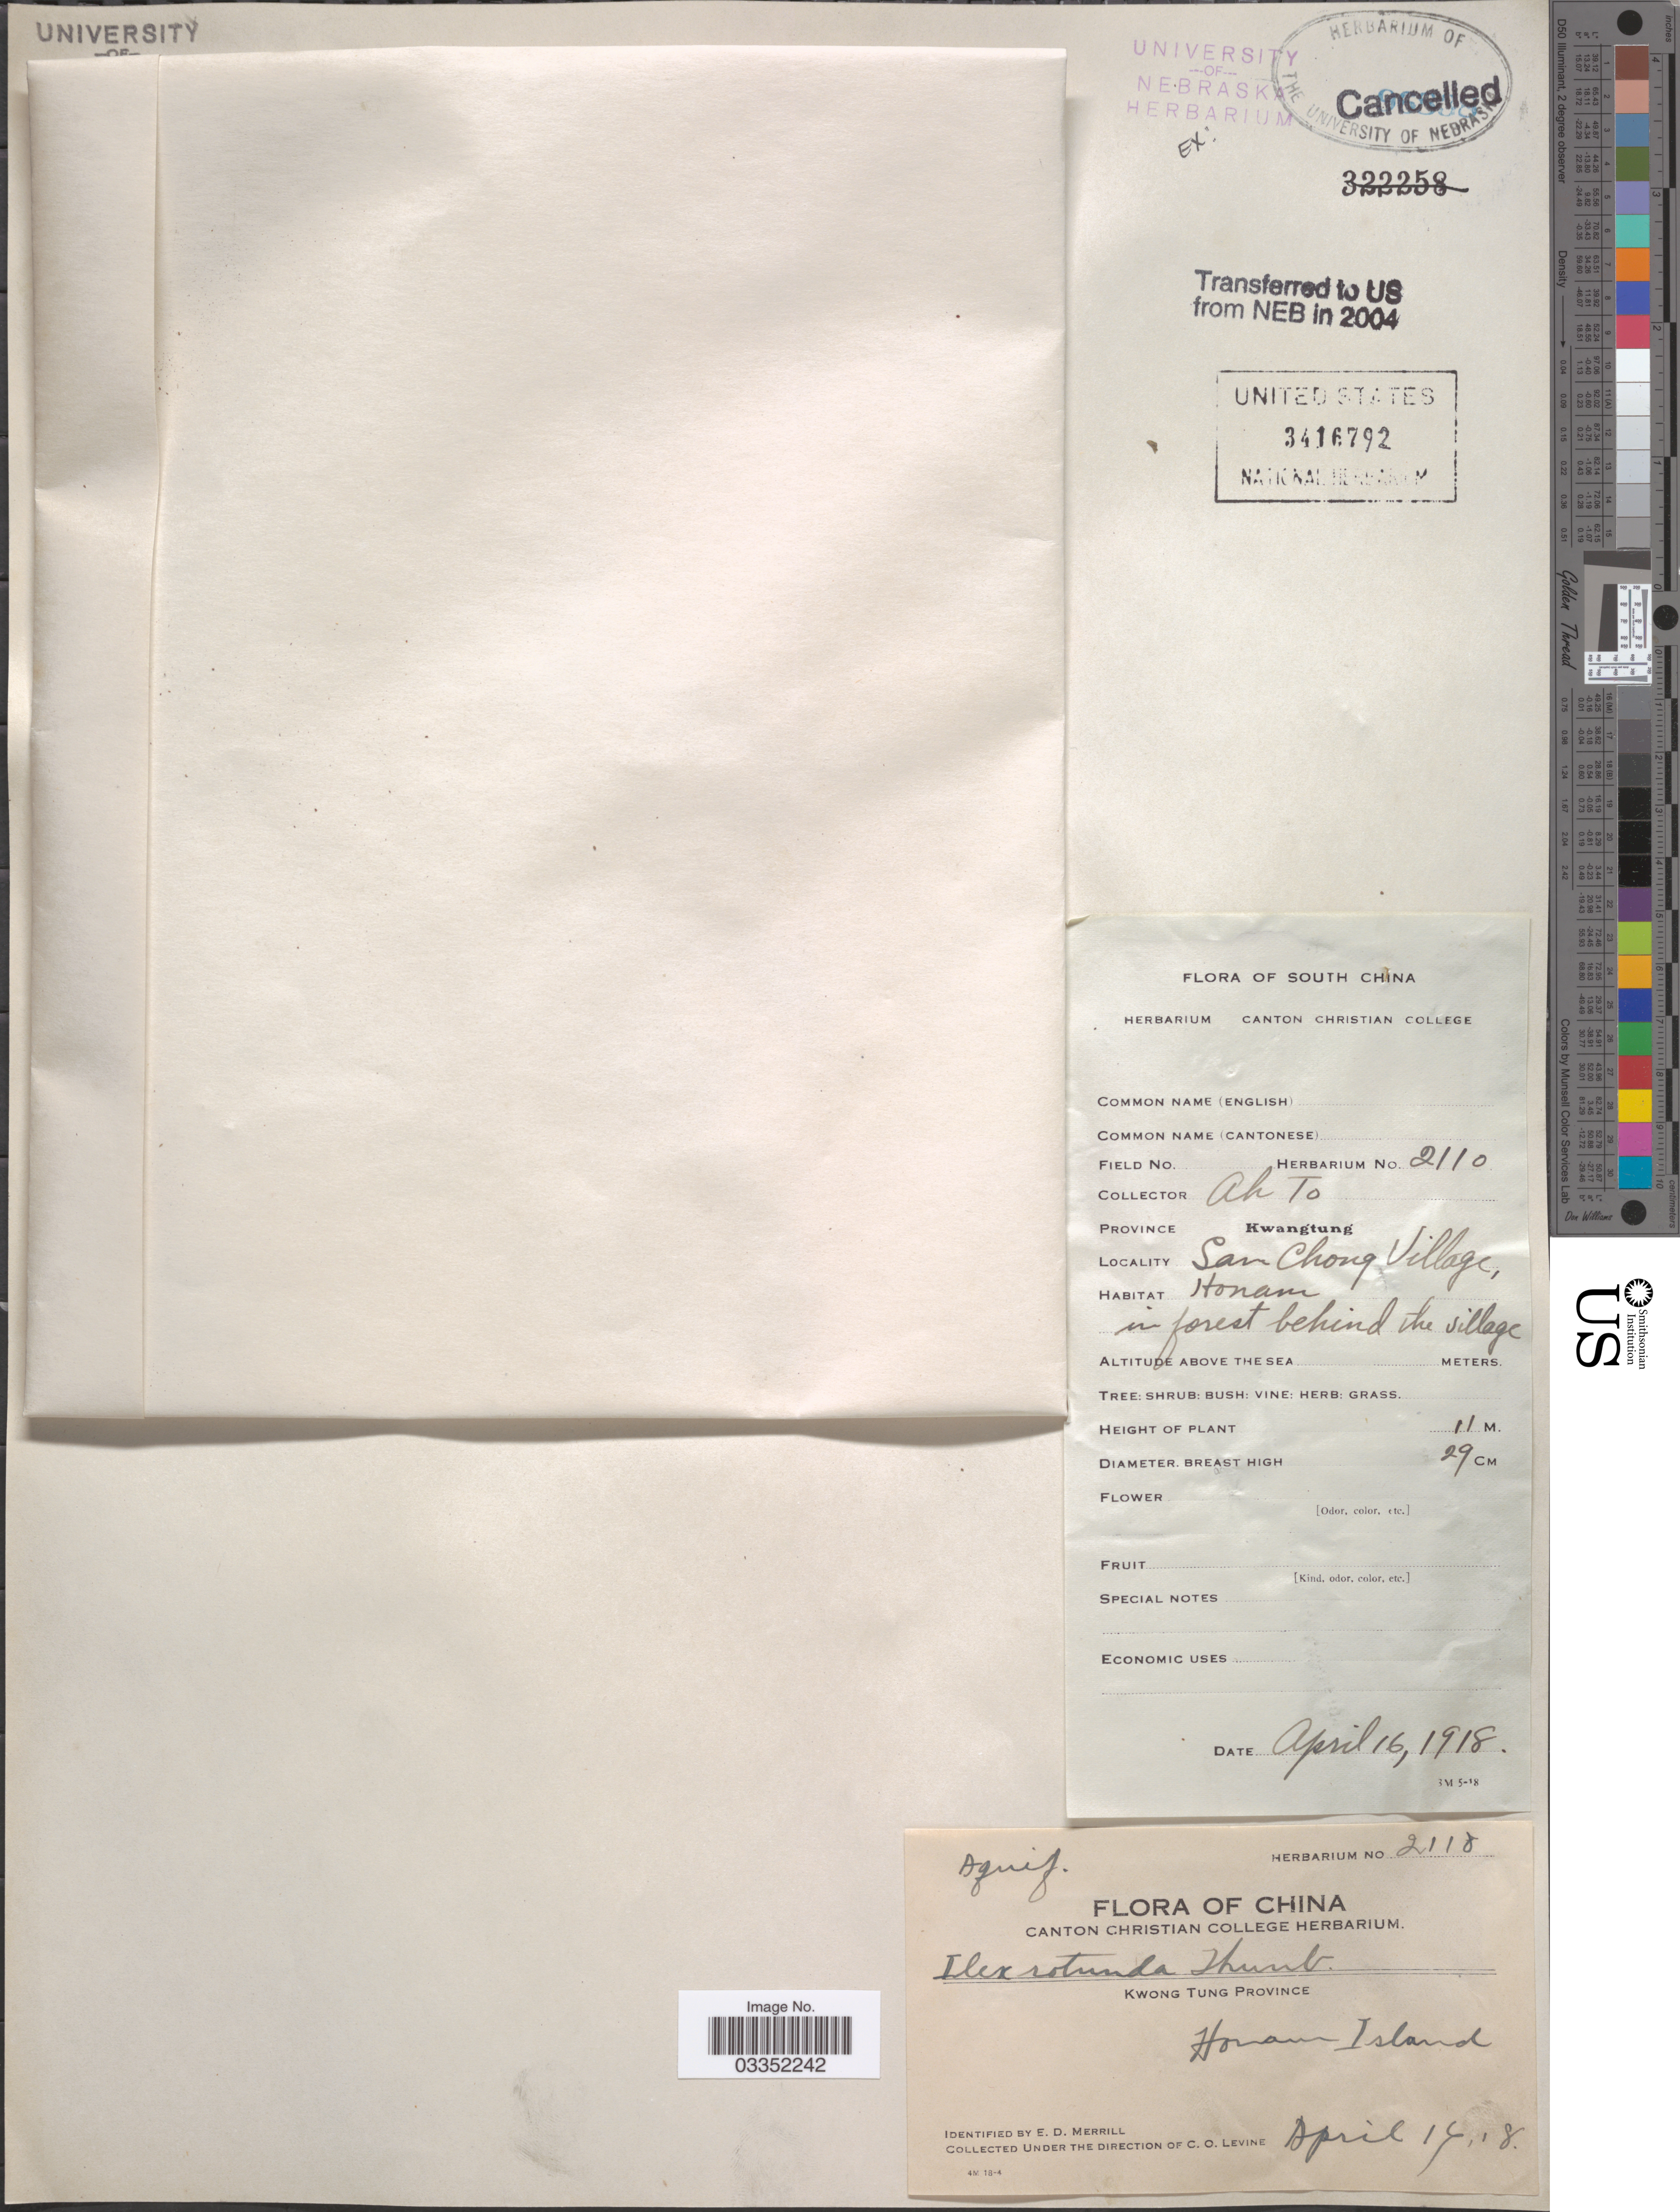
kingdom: Plantae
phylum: Tracheophyta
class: Magnoliopsida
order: Aquifoliales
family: Aquifoliaceae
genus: Ilex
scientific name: Ilex rotunda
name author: Thunb.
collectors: C. O. Levine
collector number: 2110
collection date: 1918-04-16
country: China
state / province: Guangdong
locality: South China, Kwong Tung Province, Honam Island, San Chong Village.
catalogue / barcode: US 3416792